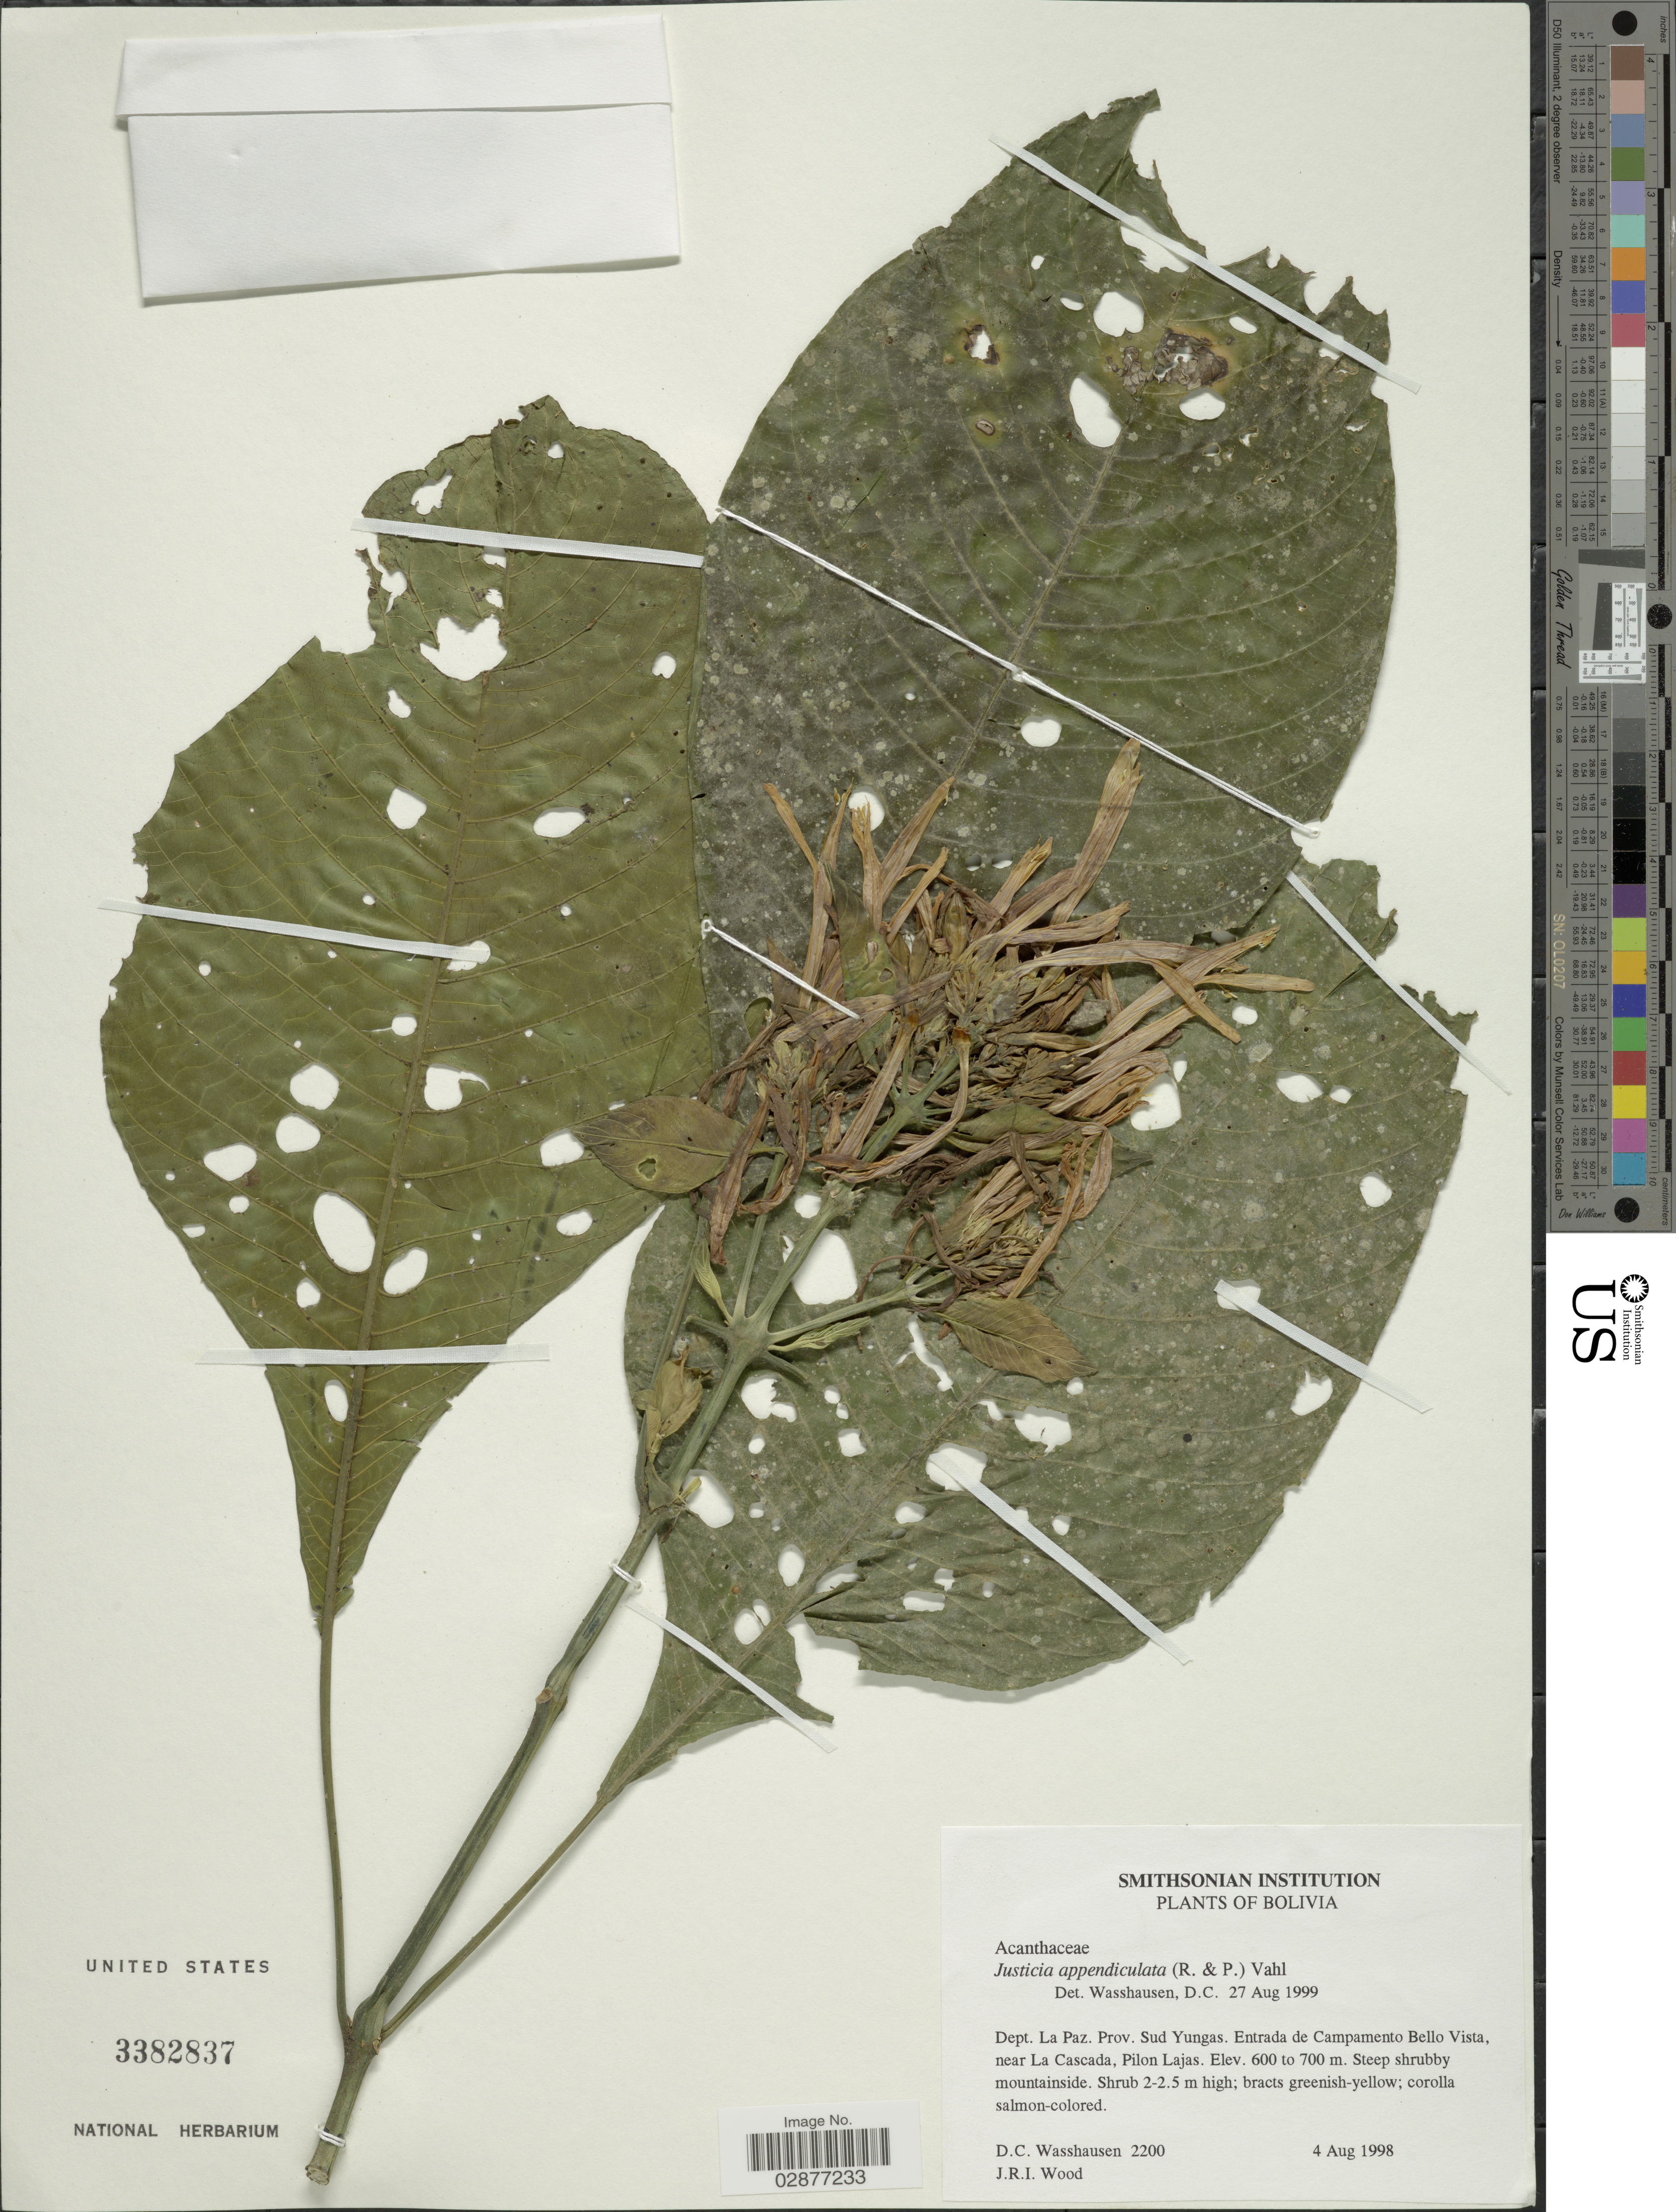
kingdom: Plantae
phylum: Tracheophyta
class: Magnoliopsida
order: Lamiales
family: Acanthaceae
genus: Justicia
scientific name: Justicia appendiculata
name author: (Ruiz & Pav.) Vahl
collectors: D. C. Wasshausen & J. R. I. Wood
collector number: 2200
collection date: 1998-08-04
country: Bolivia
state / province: La Paz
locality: Dept. La Paz. Prov. Sud Yungas. Entrada de Campamento Bello Vista, near La Casada, Pilon Lajas.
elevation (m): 600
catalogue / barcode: US 3382837